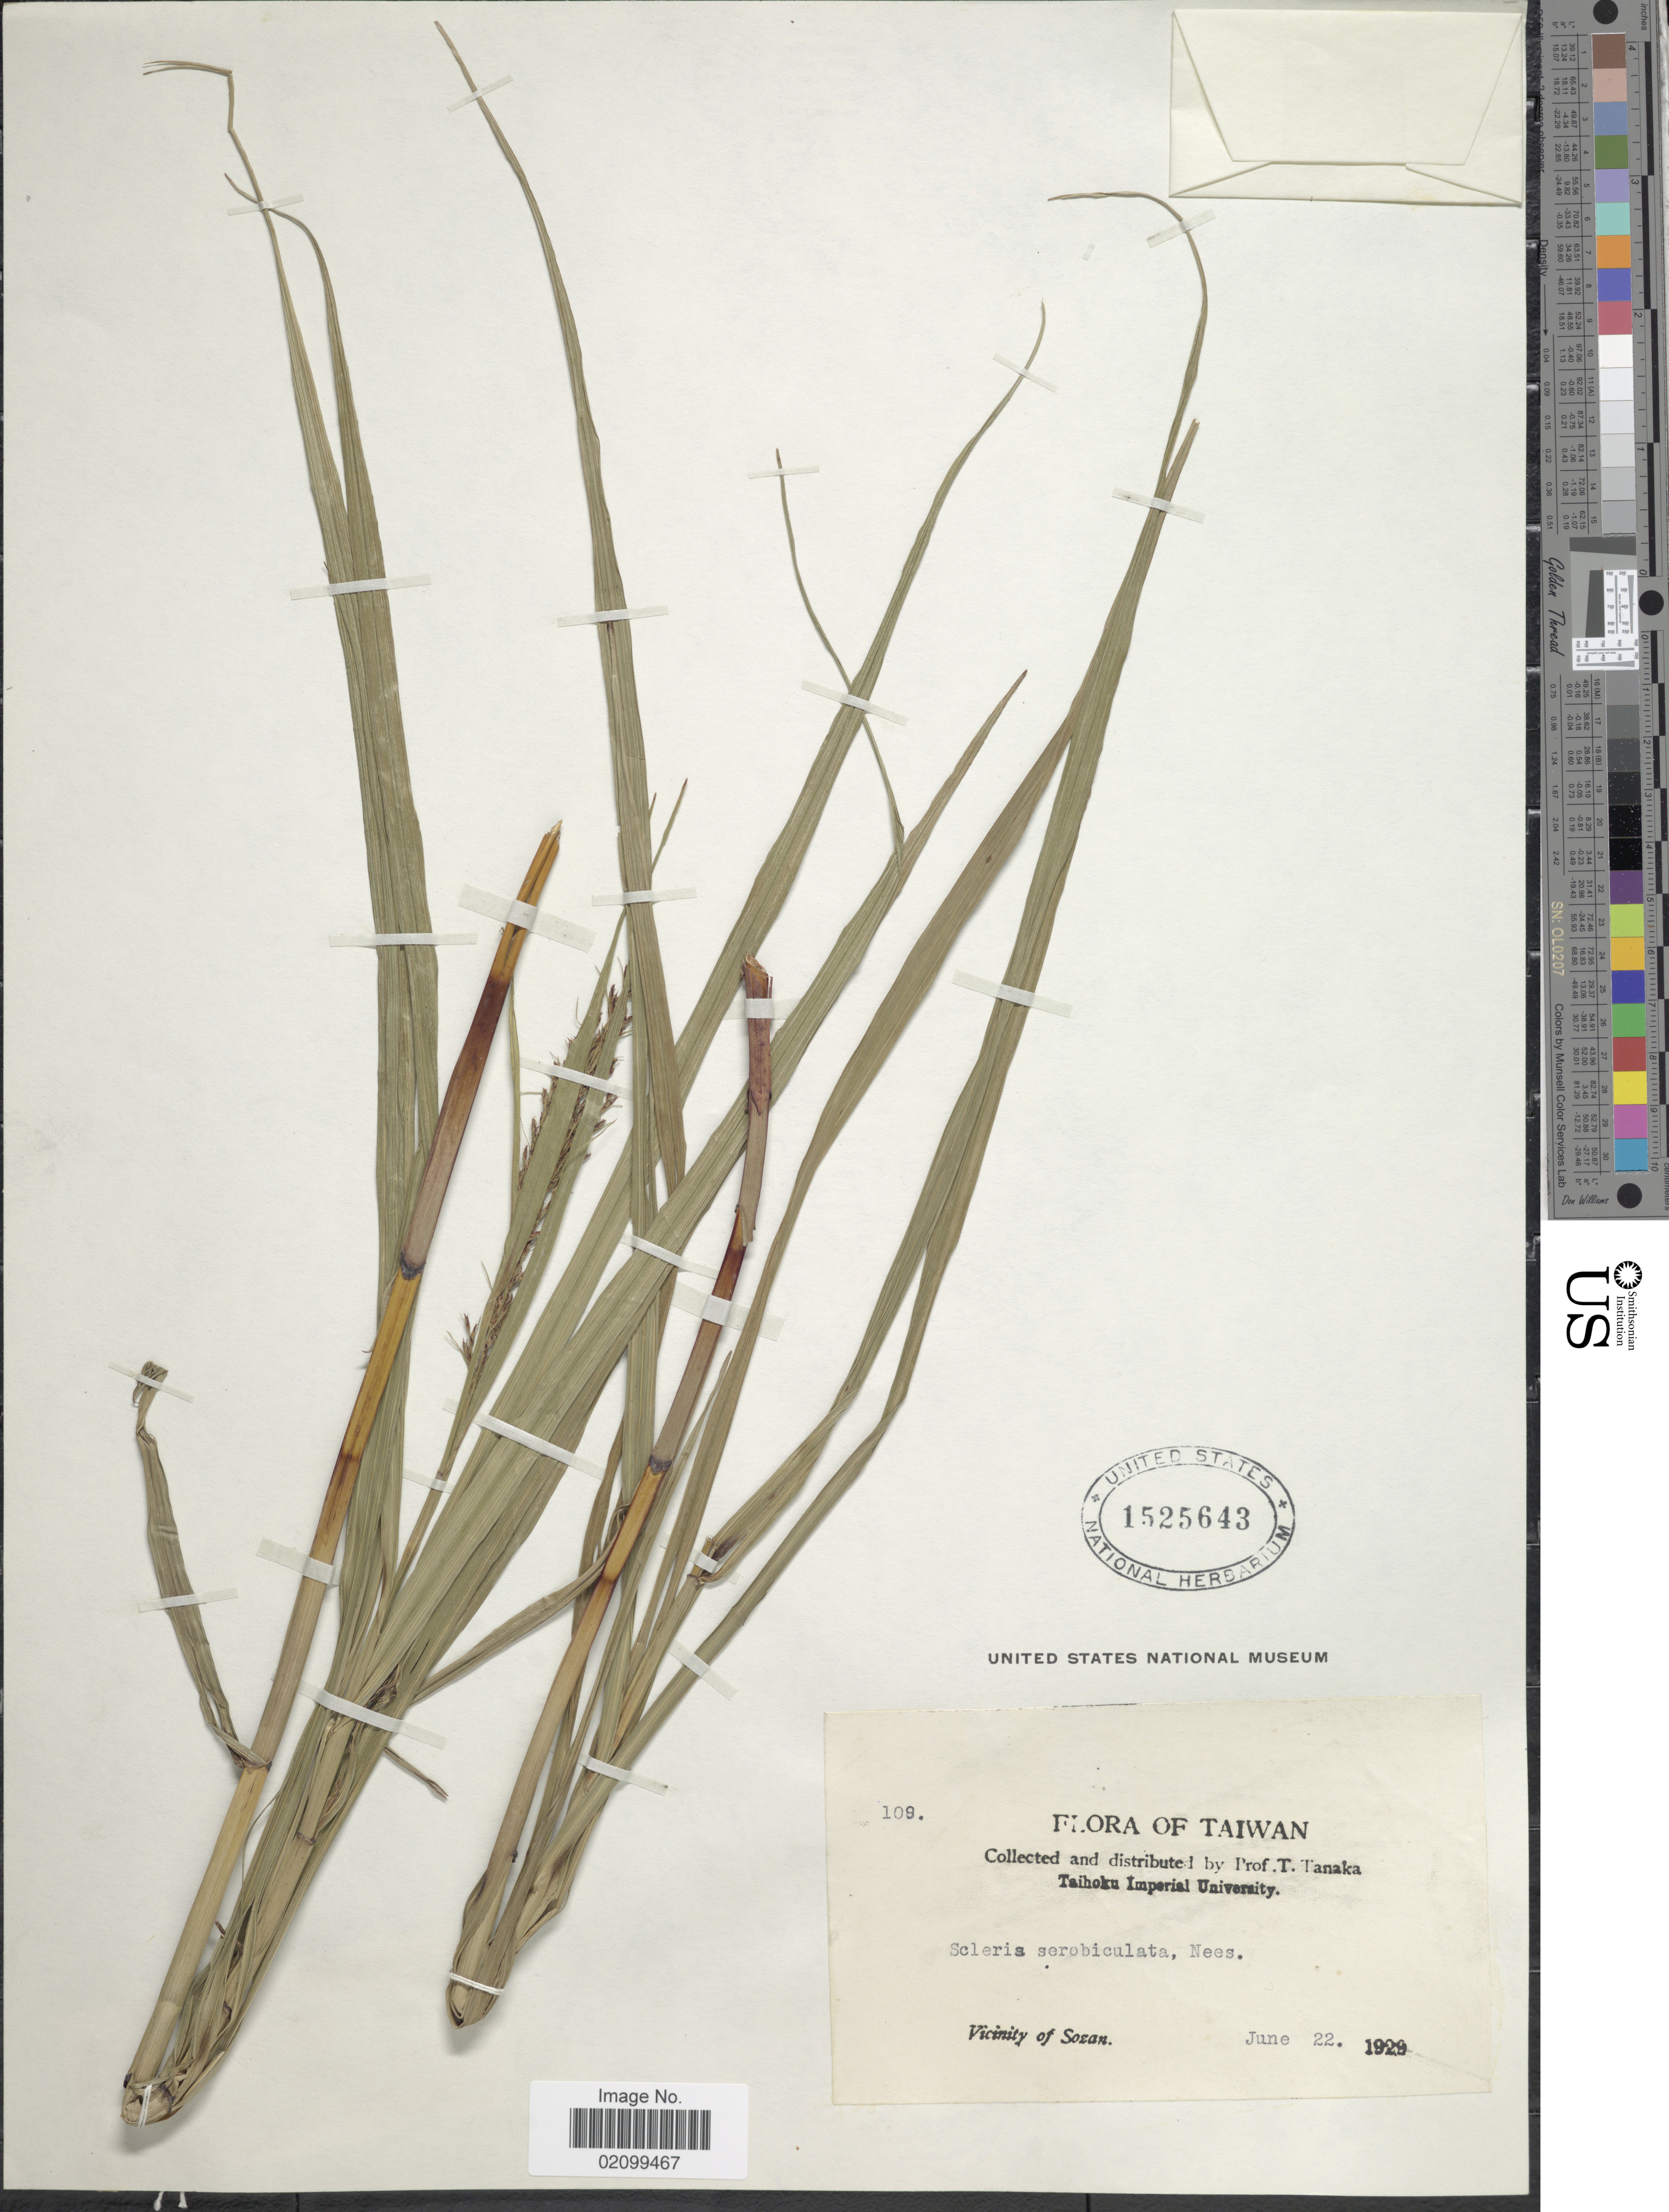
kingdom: Plantae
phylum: Tracheophyta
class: Liliopsida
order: Poales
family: Cyperaceae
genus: Scleria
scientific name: Scleria terrestris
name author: (L.) Fassett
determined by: Strong, Mark T., (BOT), Smithsonian Institution - National Museum of Natural History (UNITED STATES)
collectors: T. Tanaka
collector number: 109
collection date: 1929-06-22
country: Taiwan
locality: Vicinity of Sozan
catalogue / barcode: US 1525643